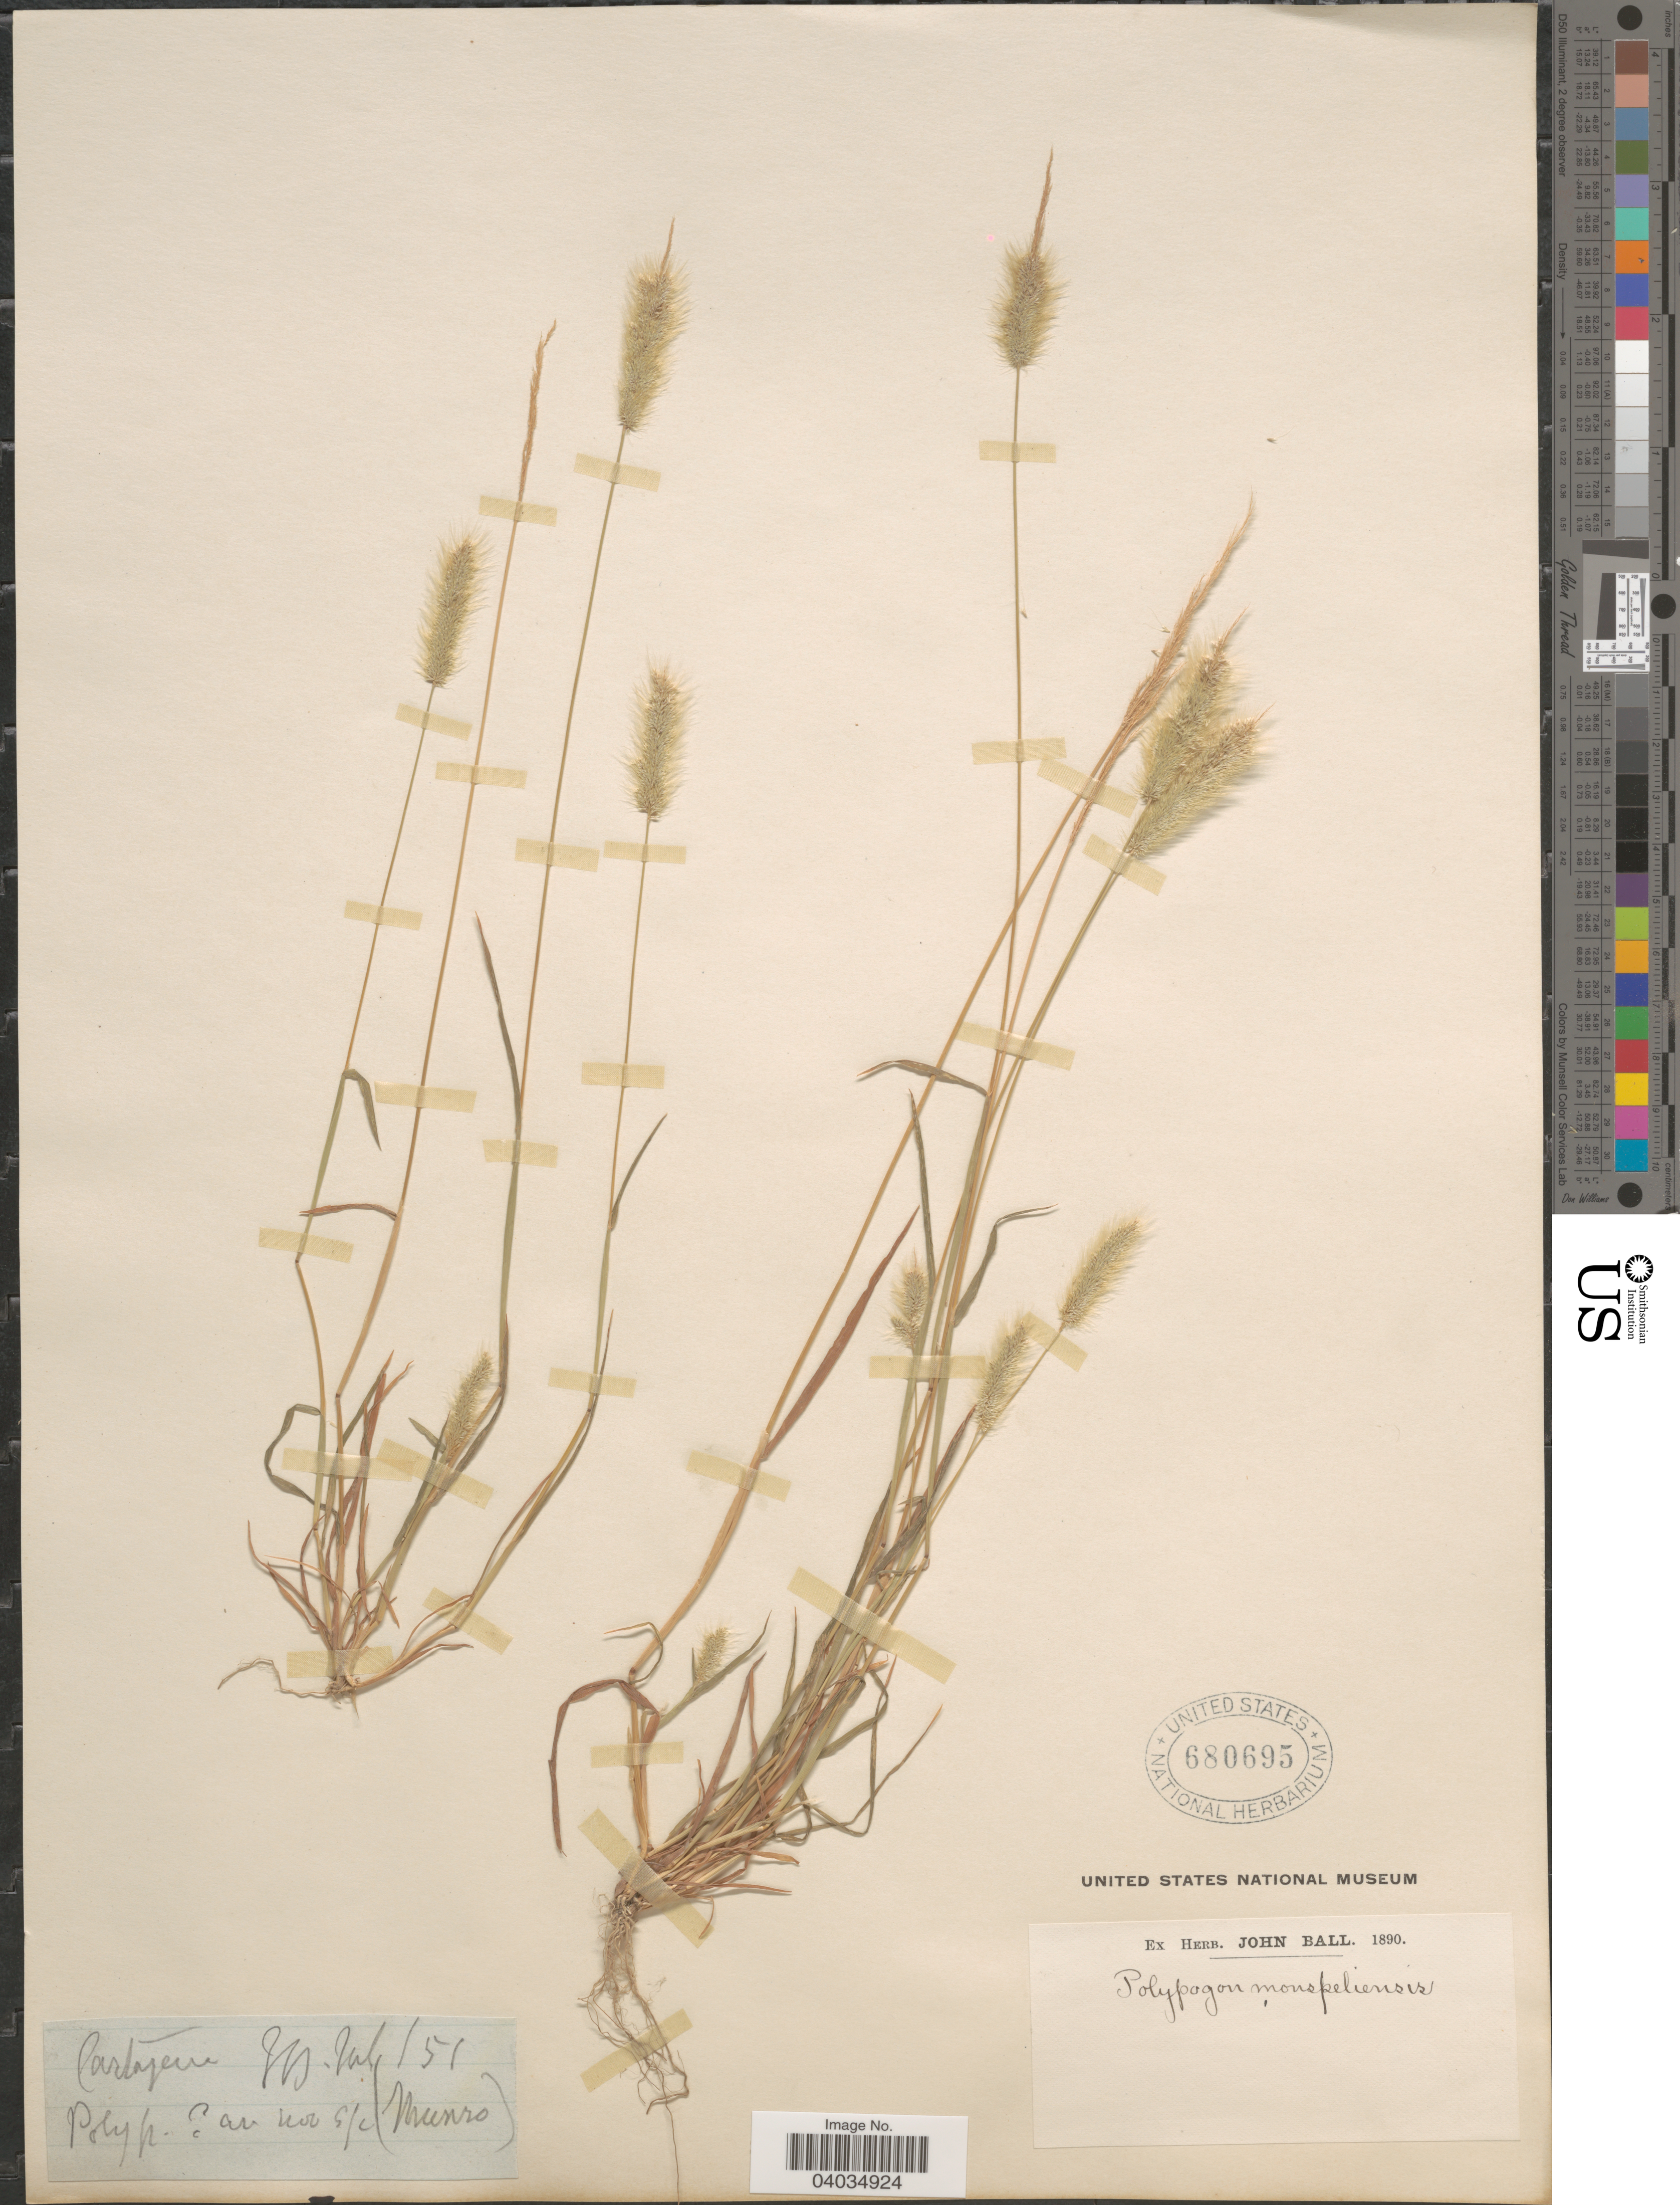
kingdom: Plantae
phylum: Tracheophyta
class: Liliopsida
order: Poales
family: Poaceae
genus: Polypogon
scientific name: Polypogon maritimus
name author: Willd.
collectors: J. Ball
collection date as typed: Transcribed d/m/y: /7/51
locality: Cartagena.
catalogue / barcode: US 680695